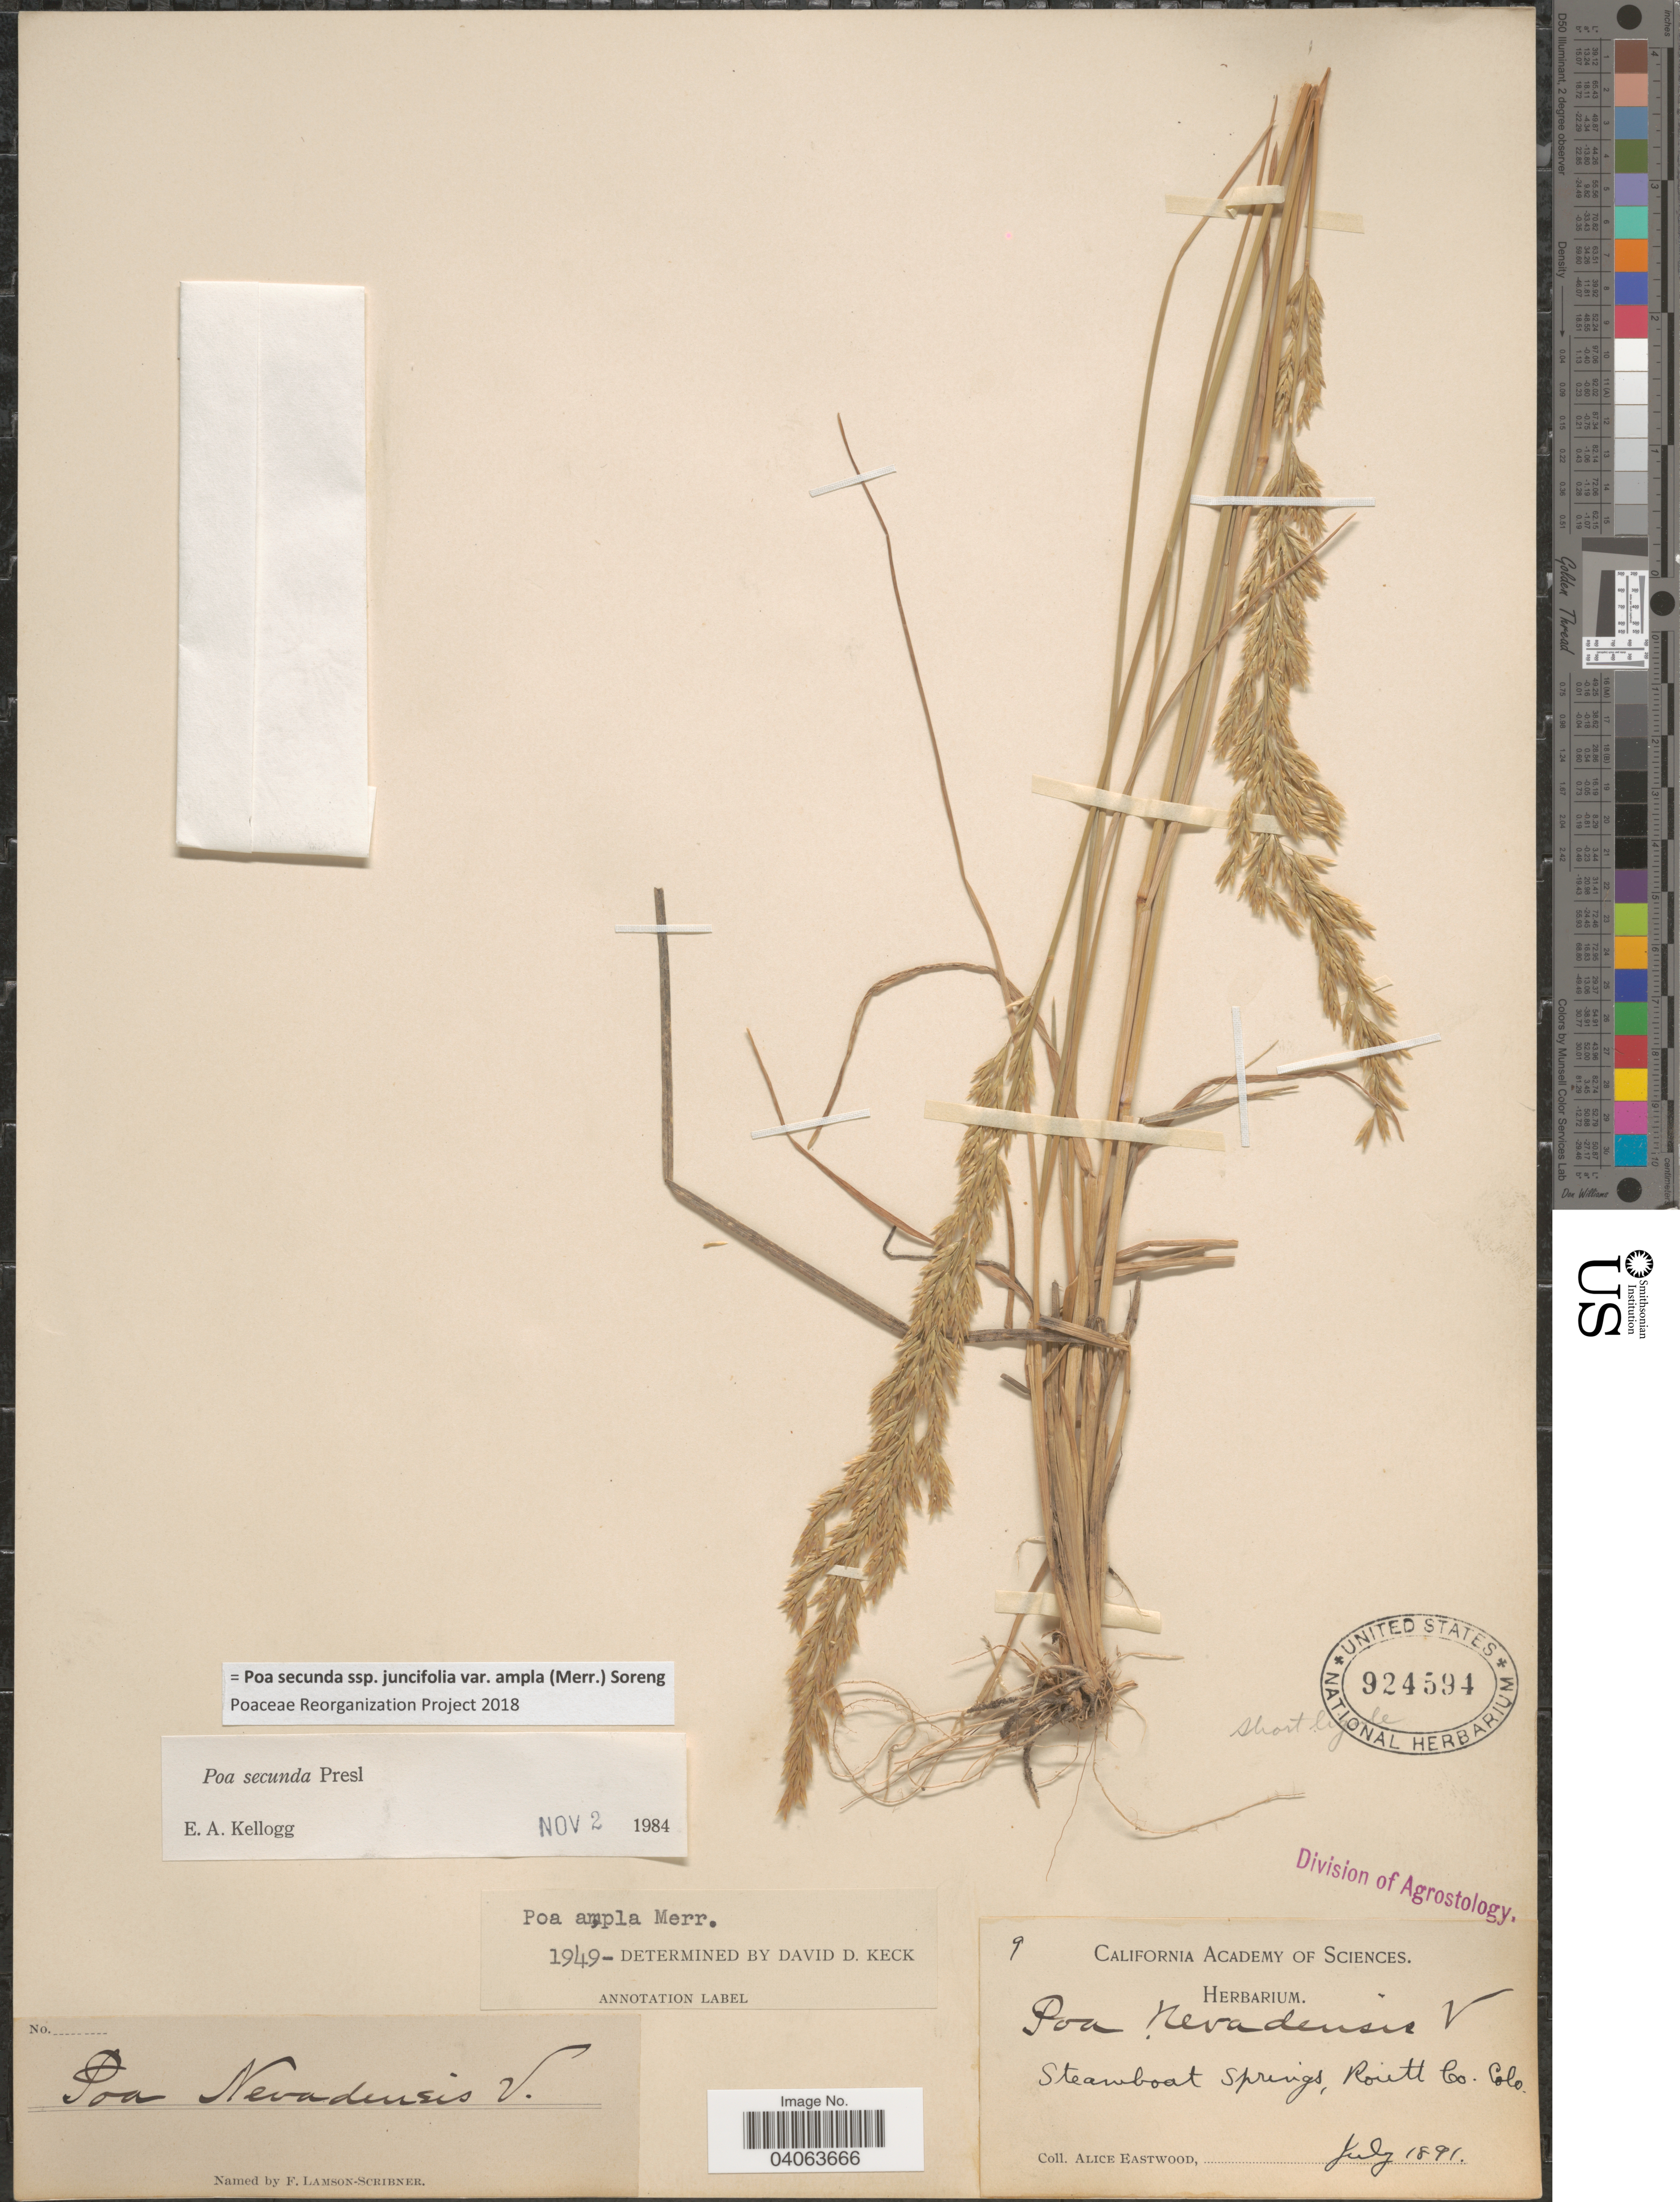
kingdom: Plantae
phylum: Tracheophyta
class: Liliopsida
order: Poales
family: Poaceae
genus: Poa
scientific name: Poa secunda subsp. juncifolia var. ampla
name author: (Merr.) Soreng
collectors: A. Eastwood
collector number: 9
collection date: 1891-07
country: United States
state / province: Colorado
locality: Steamboat Springs, Routt Co.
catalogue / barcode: US 924594